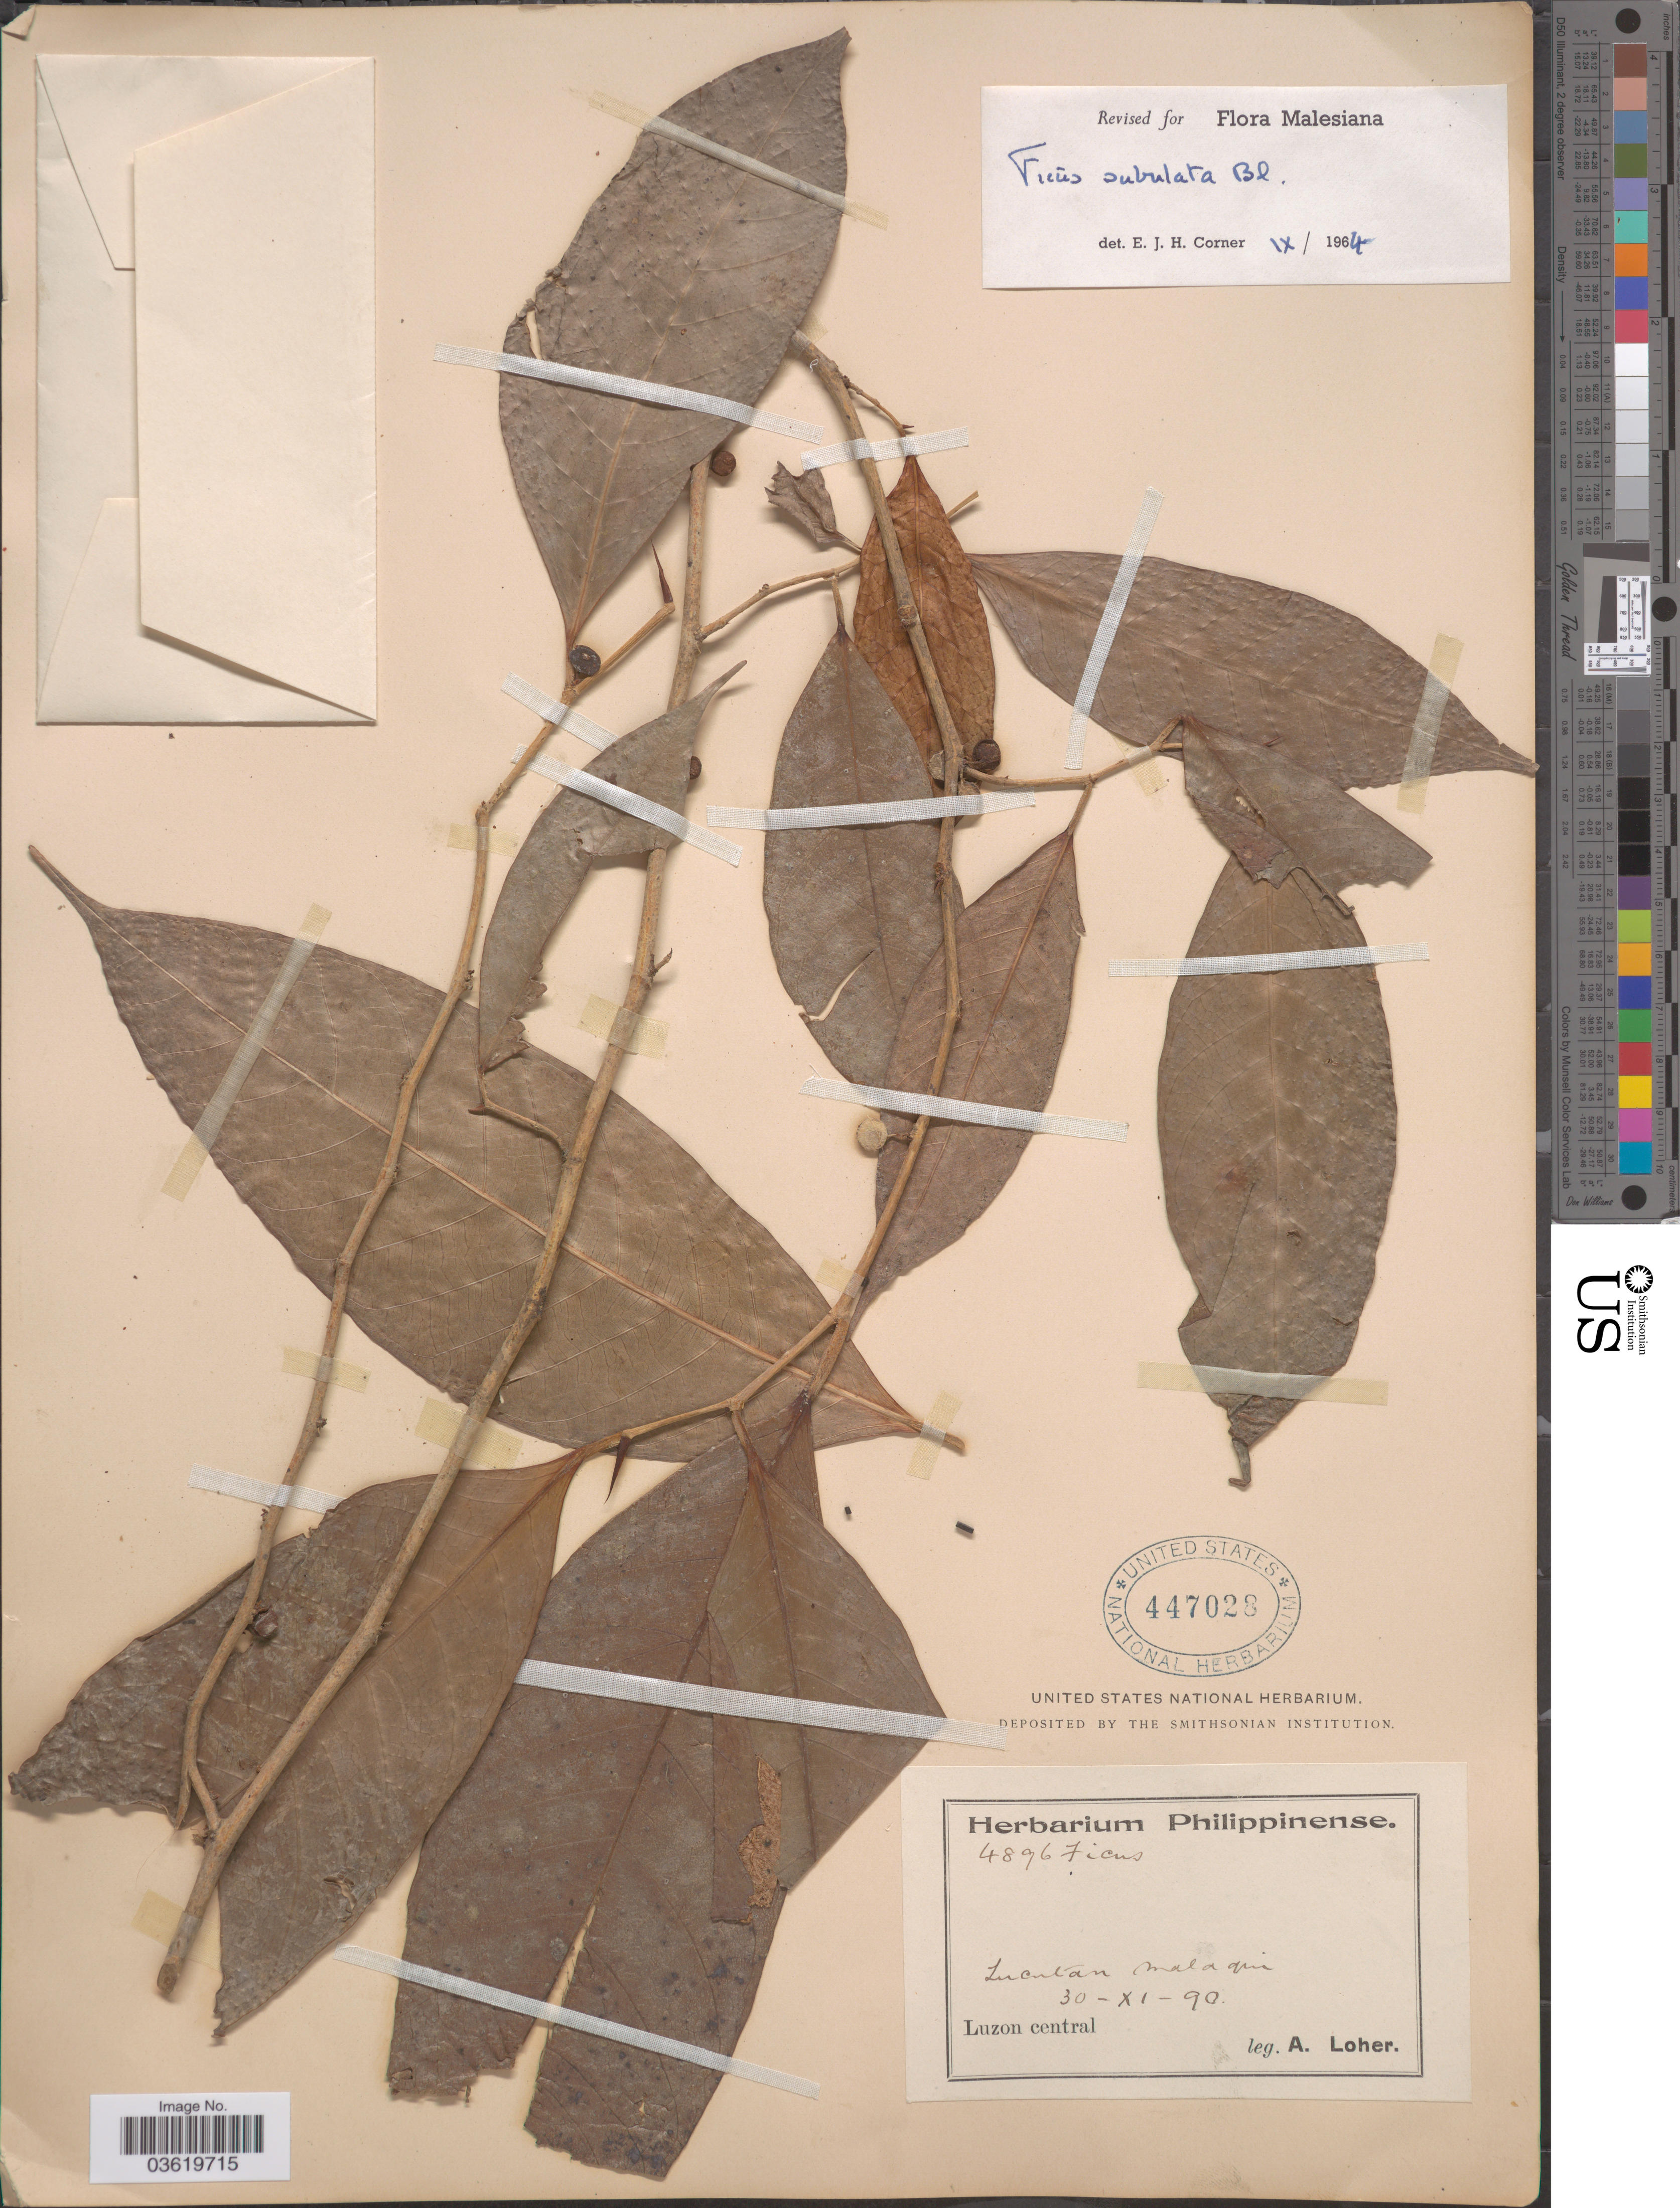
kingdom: Plantae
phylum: Tracheophyta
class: Magnoliopsida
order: Rosales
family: Moraceae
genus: Ficus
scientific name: Ficus subulata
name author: Blume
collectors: A. Loher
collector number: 4896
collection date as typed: Transcribed d/m/y: 30/11/90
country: Philippines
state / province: Central Luzon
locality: Lucatan Malaqui. Luzon central.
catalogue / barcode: US 447028